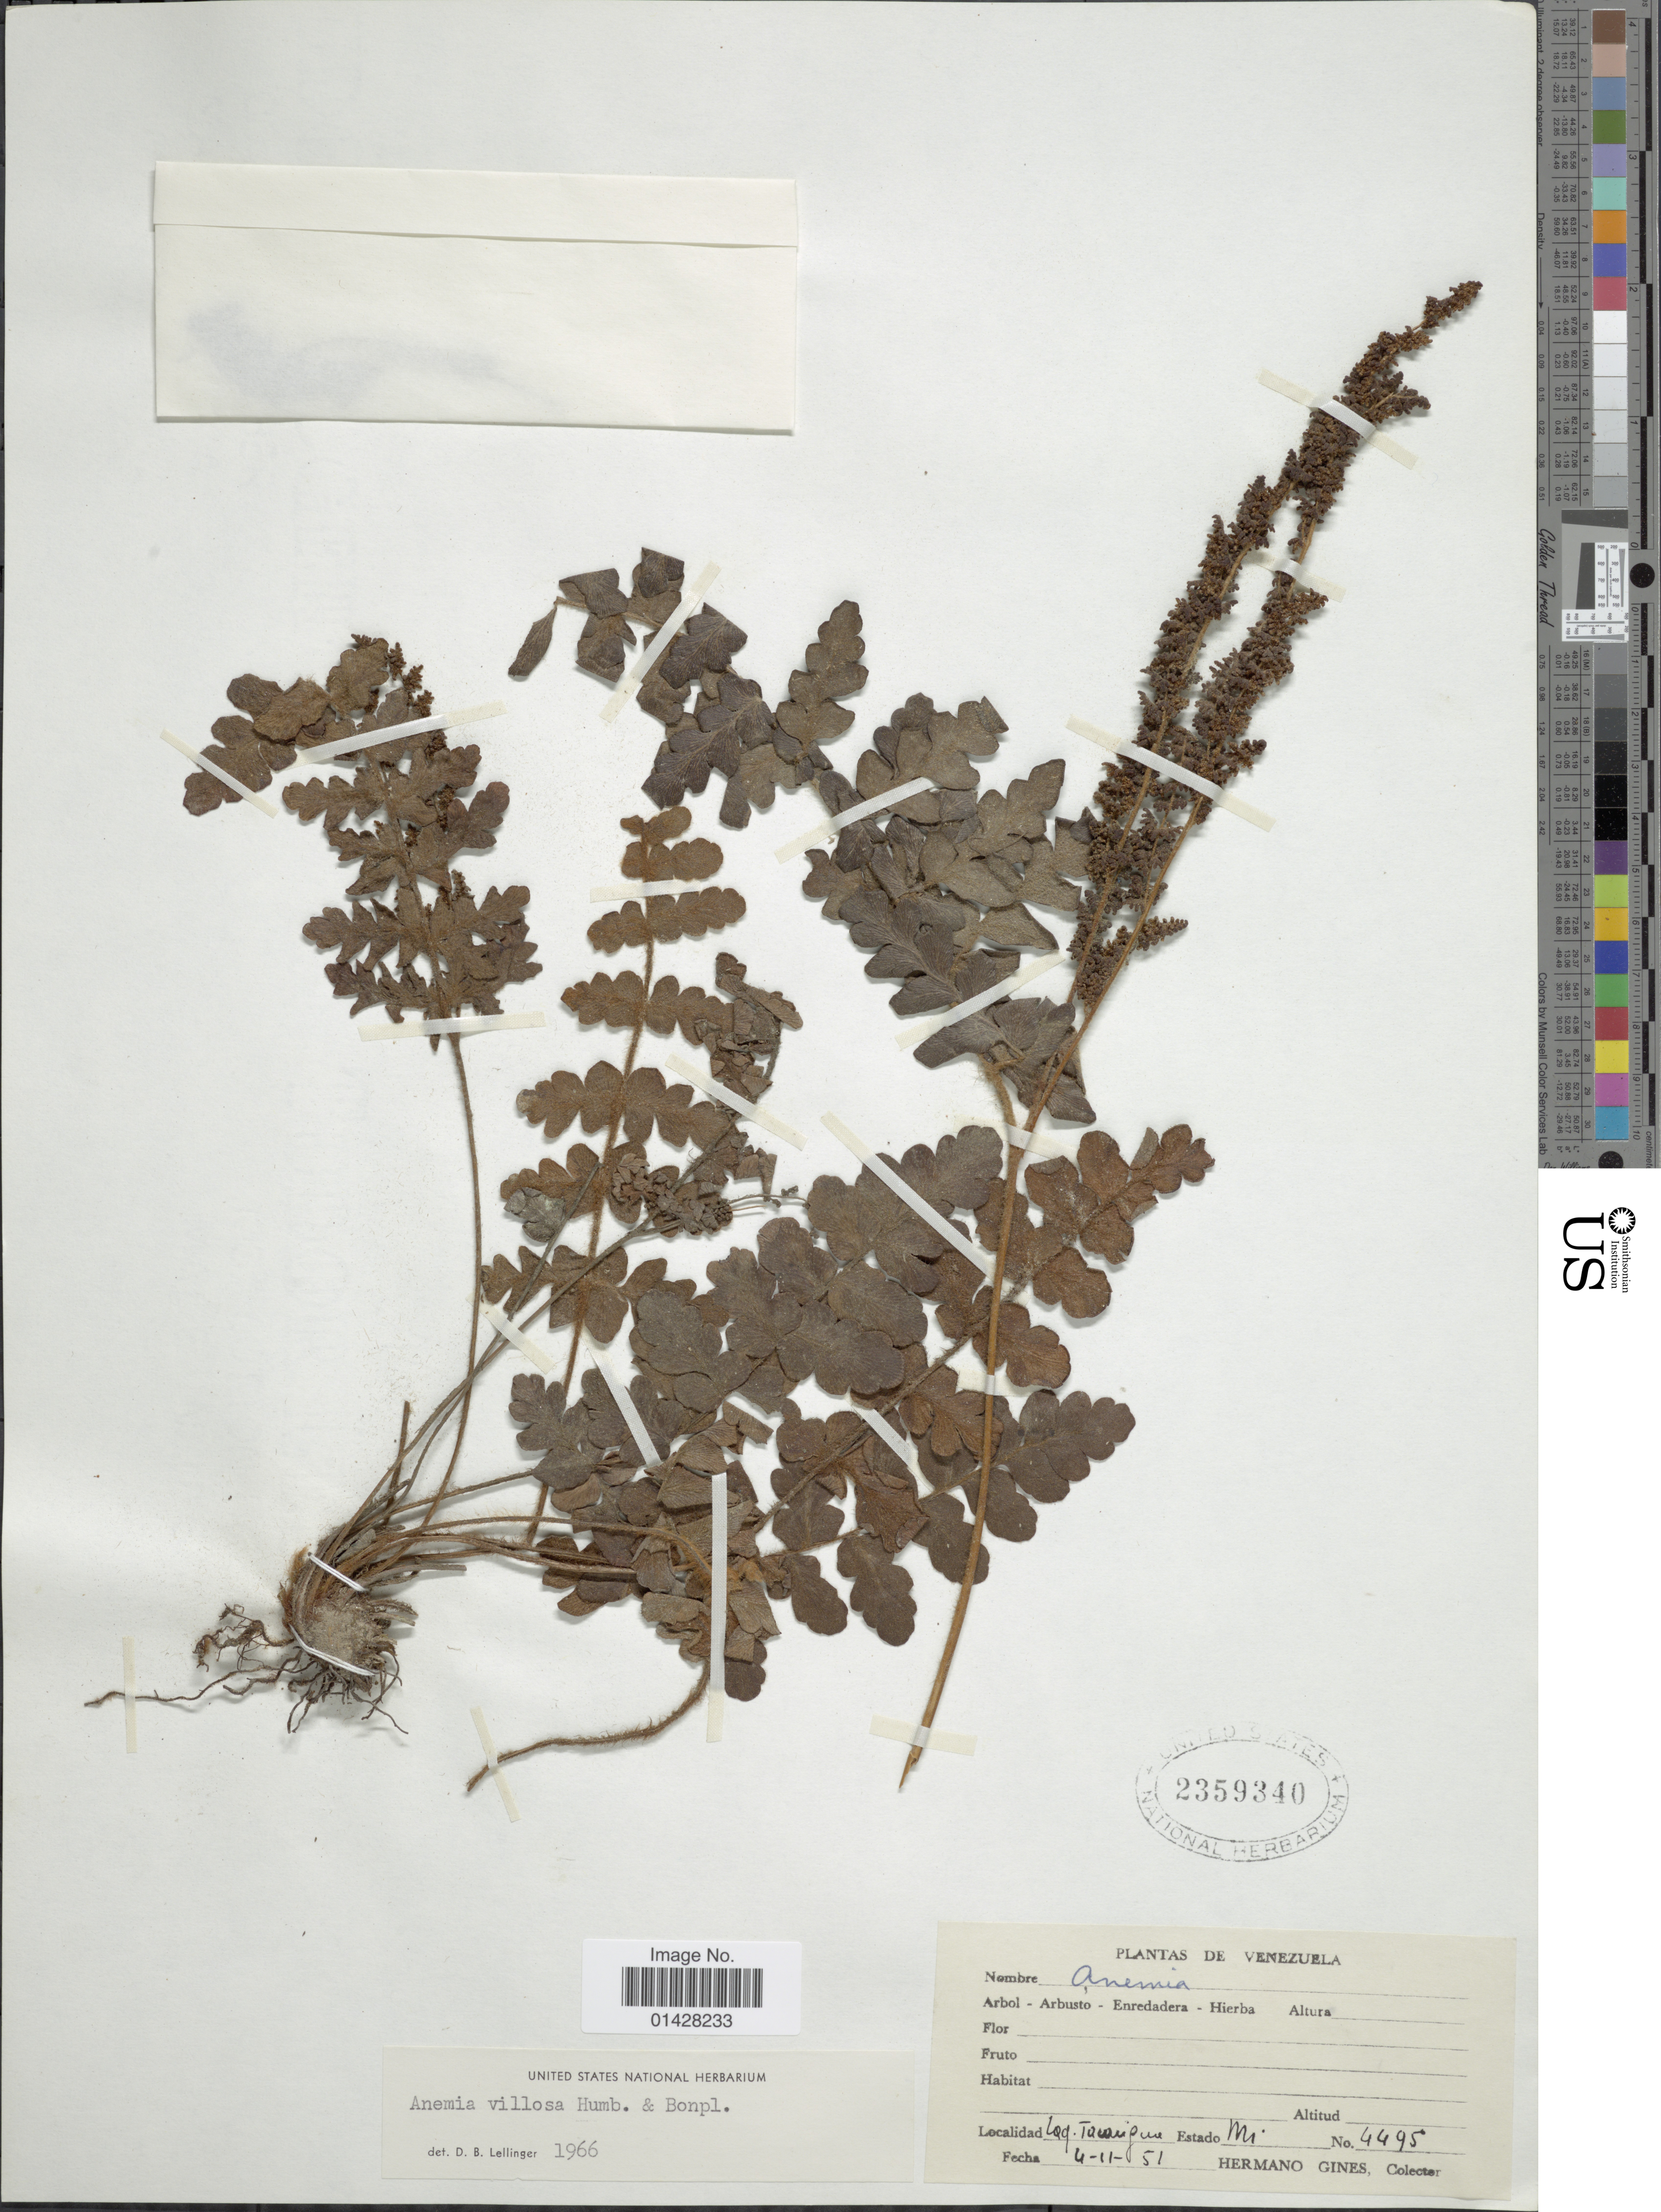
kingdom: Plantae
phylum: Tracheophyta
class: Polypodiopsida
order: Schizaeales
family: Anemiaceae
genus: Anemia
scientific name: Anemia villosa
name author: Humb. & Bonpl. ex Willd.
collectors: Bro. Gines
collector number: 4495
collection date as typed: Transcribed d/m/y: 4/11/51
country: Venezuela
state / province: Miranda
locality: Lag. Tacarigua [Laguna Tacarigua], Estado Mi. [State of Miranda]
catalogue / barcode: US 2359340